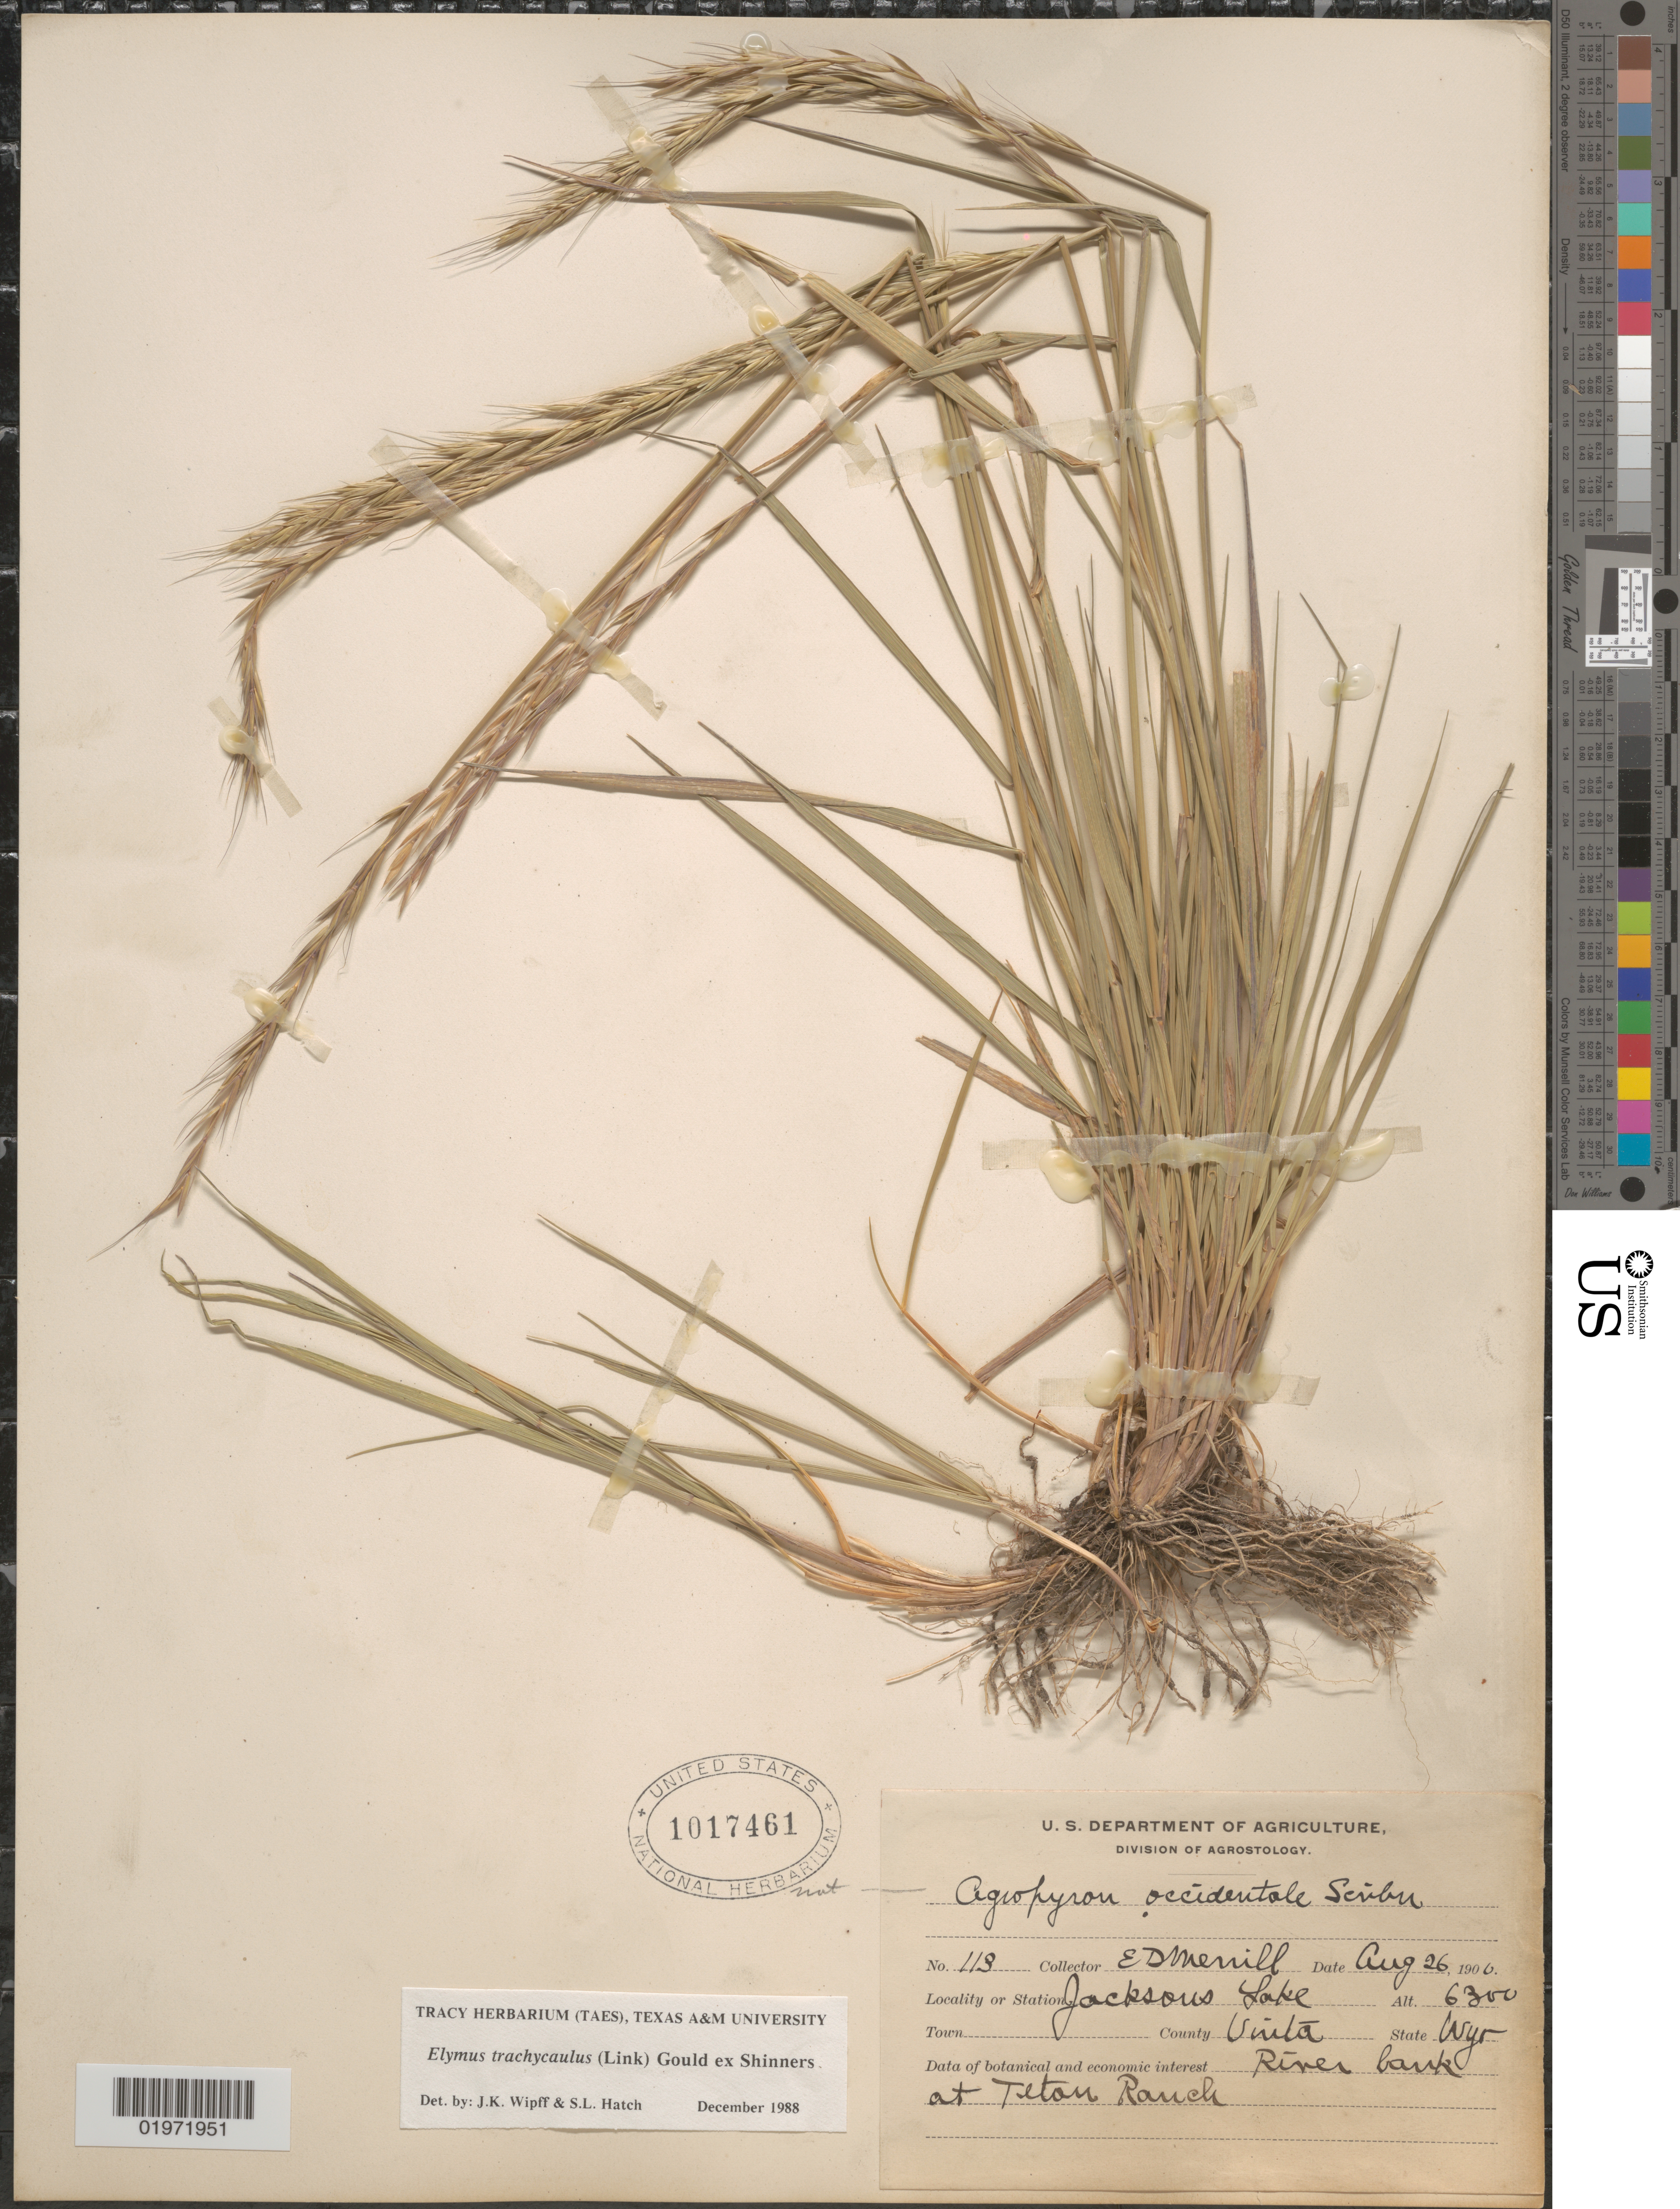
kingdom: Plantae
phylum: Tracheophyta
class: Liliopsida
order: Poales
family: Poaceae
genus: Elymus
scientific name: Elymus trachycaulus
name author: (Link) Gould ex Shinners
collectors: E. D. Merrill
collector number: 113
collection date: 1900-08-26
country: United States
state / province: Wyoming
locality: Jackson Lake. County Uinta. River bank at Teton Ranch.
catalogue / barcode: US 1017461